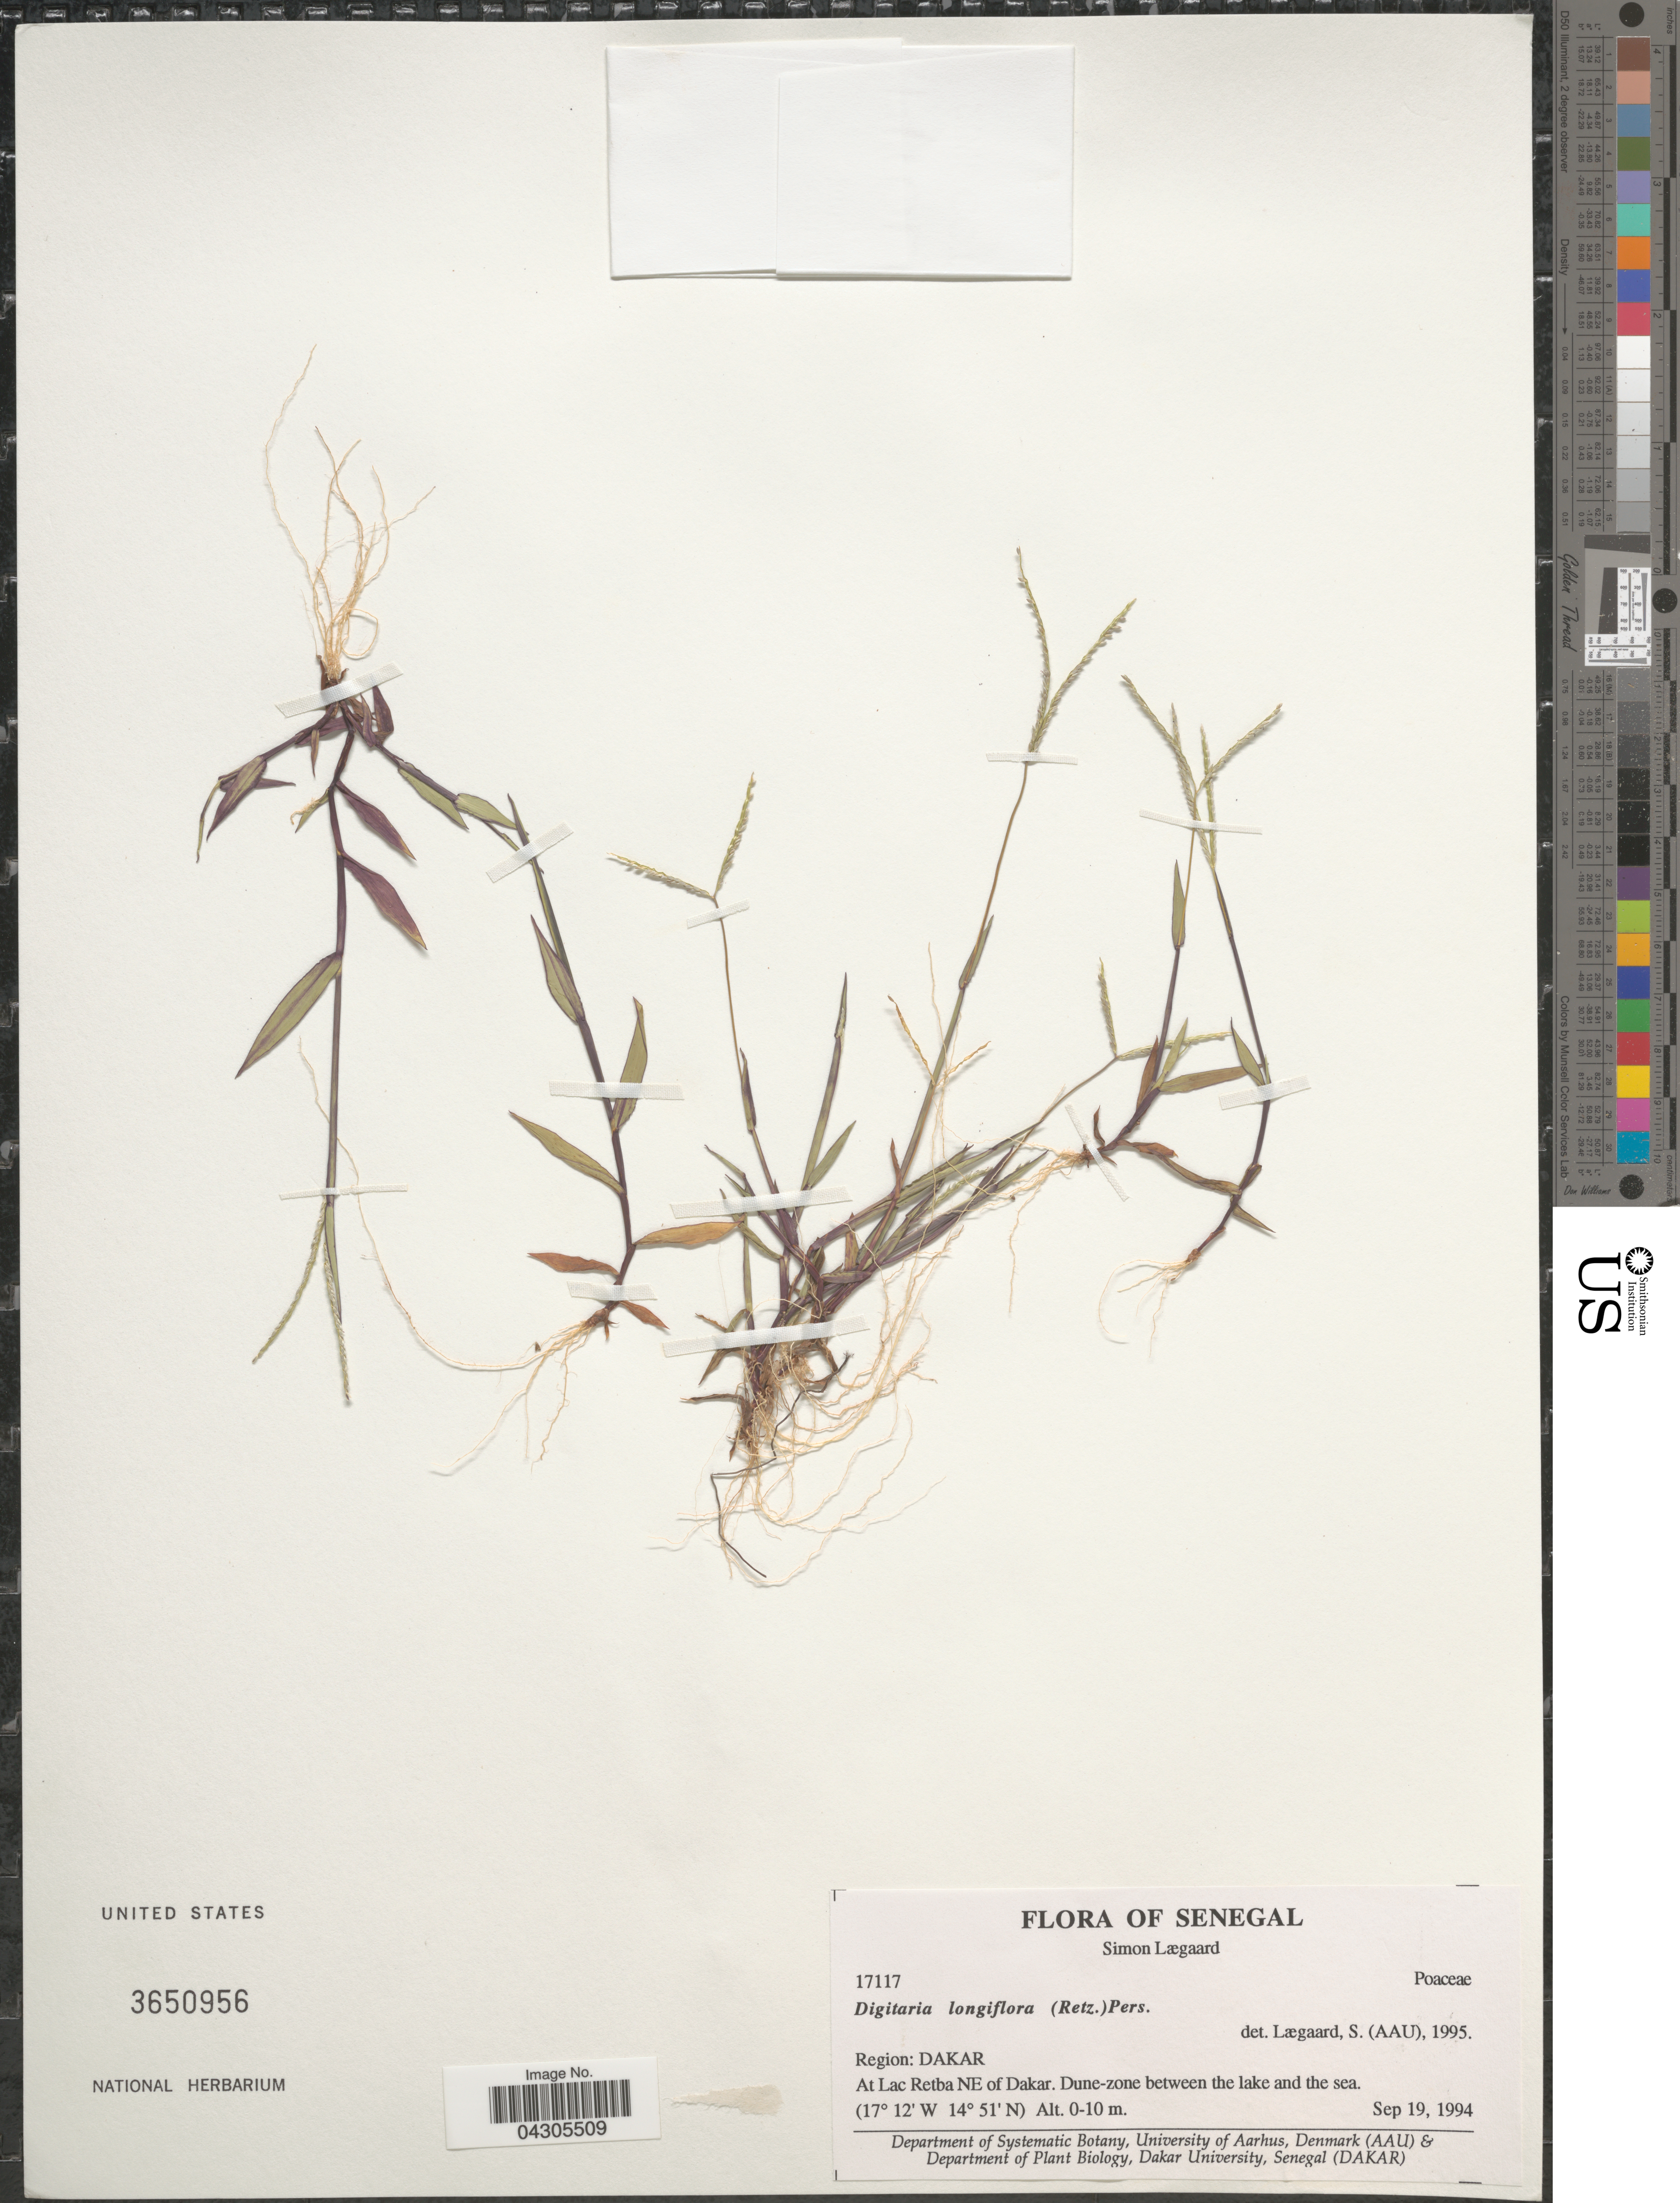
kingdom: Plantae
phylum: Tracheophyta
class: Liliopsida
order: Poales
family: Poaceae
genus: Digitaria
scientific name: Digitaria longiflora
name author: (Retz.) Pers.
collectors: S. Lægaard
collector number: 17117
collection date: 1994-09-19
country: Senegal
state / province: Dakar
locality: Region: Dakar. At Lac Retba NE of Dakar. Dune-zone between the lake and the sea.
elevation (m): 0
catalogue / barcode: US 3650956